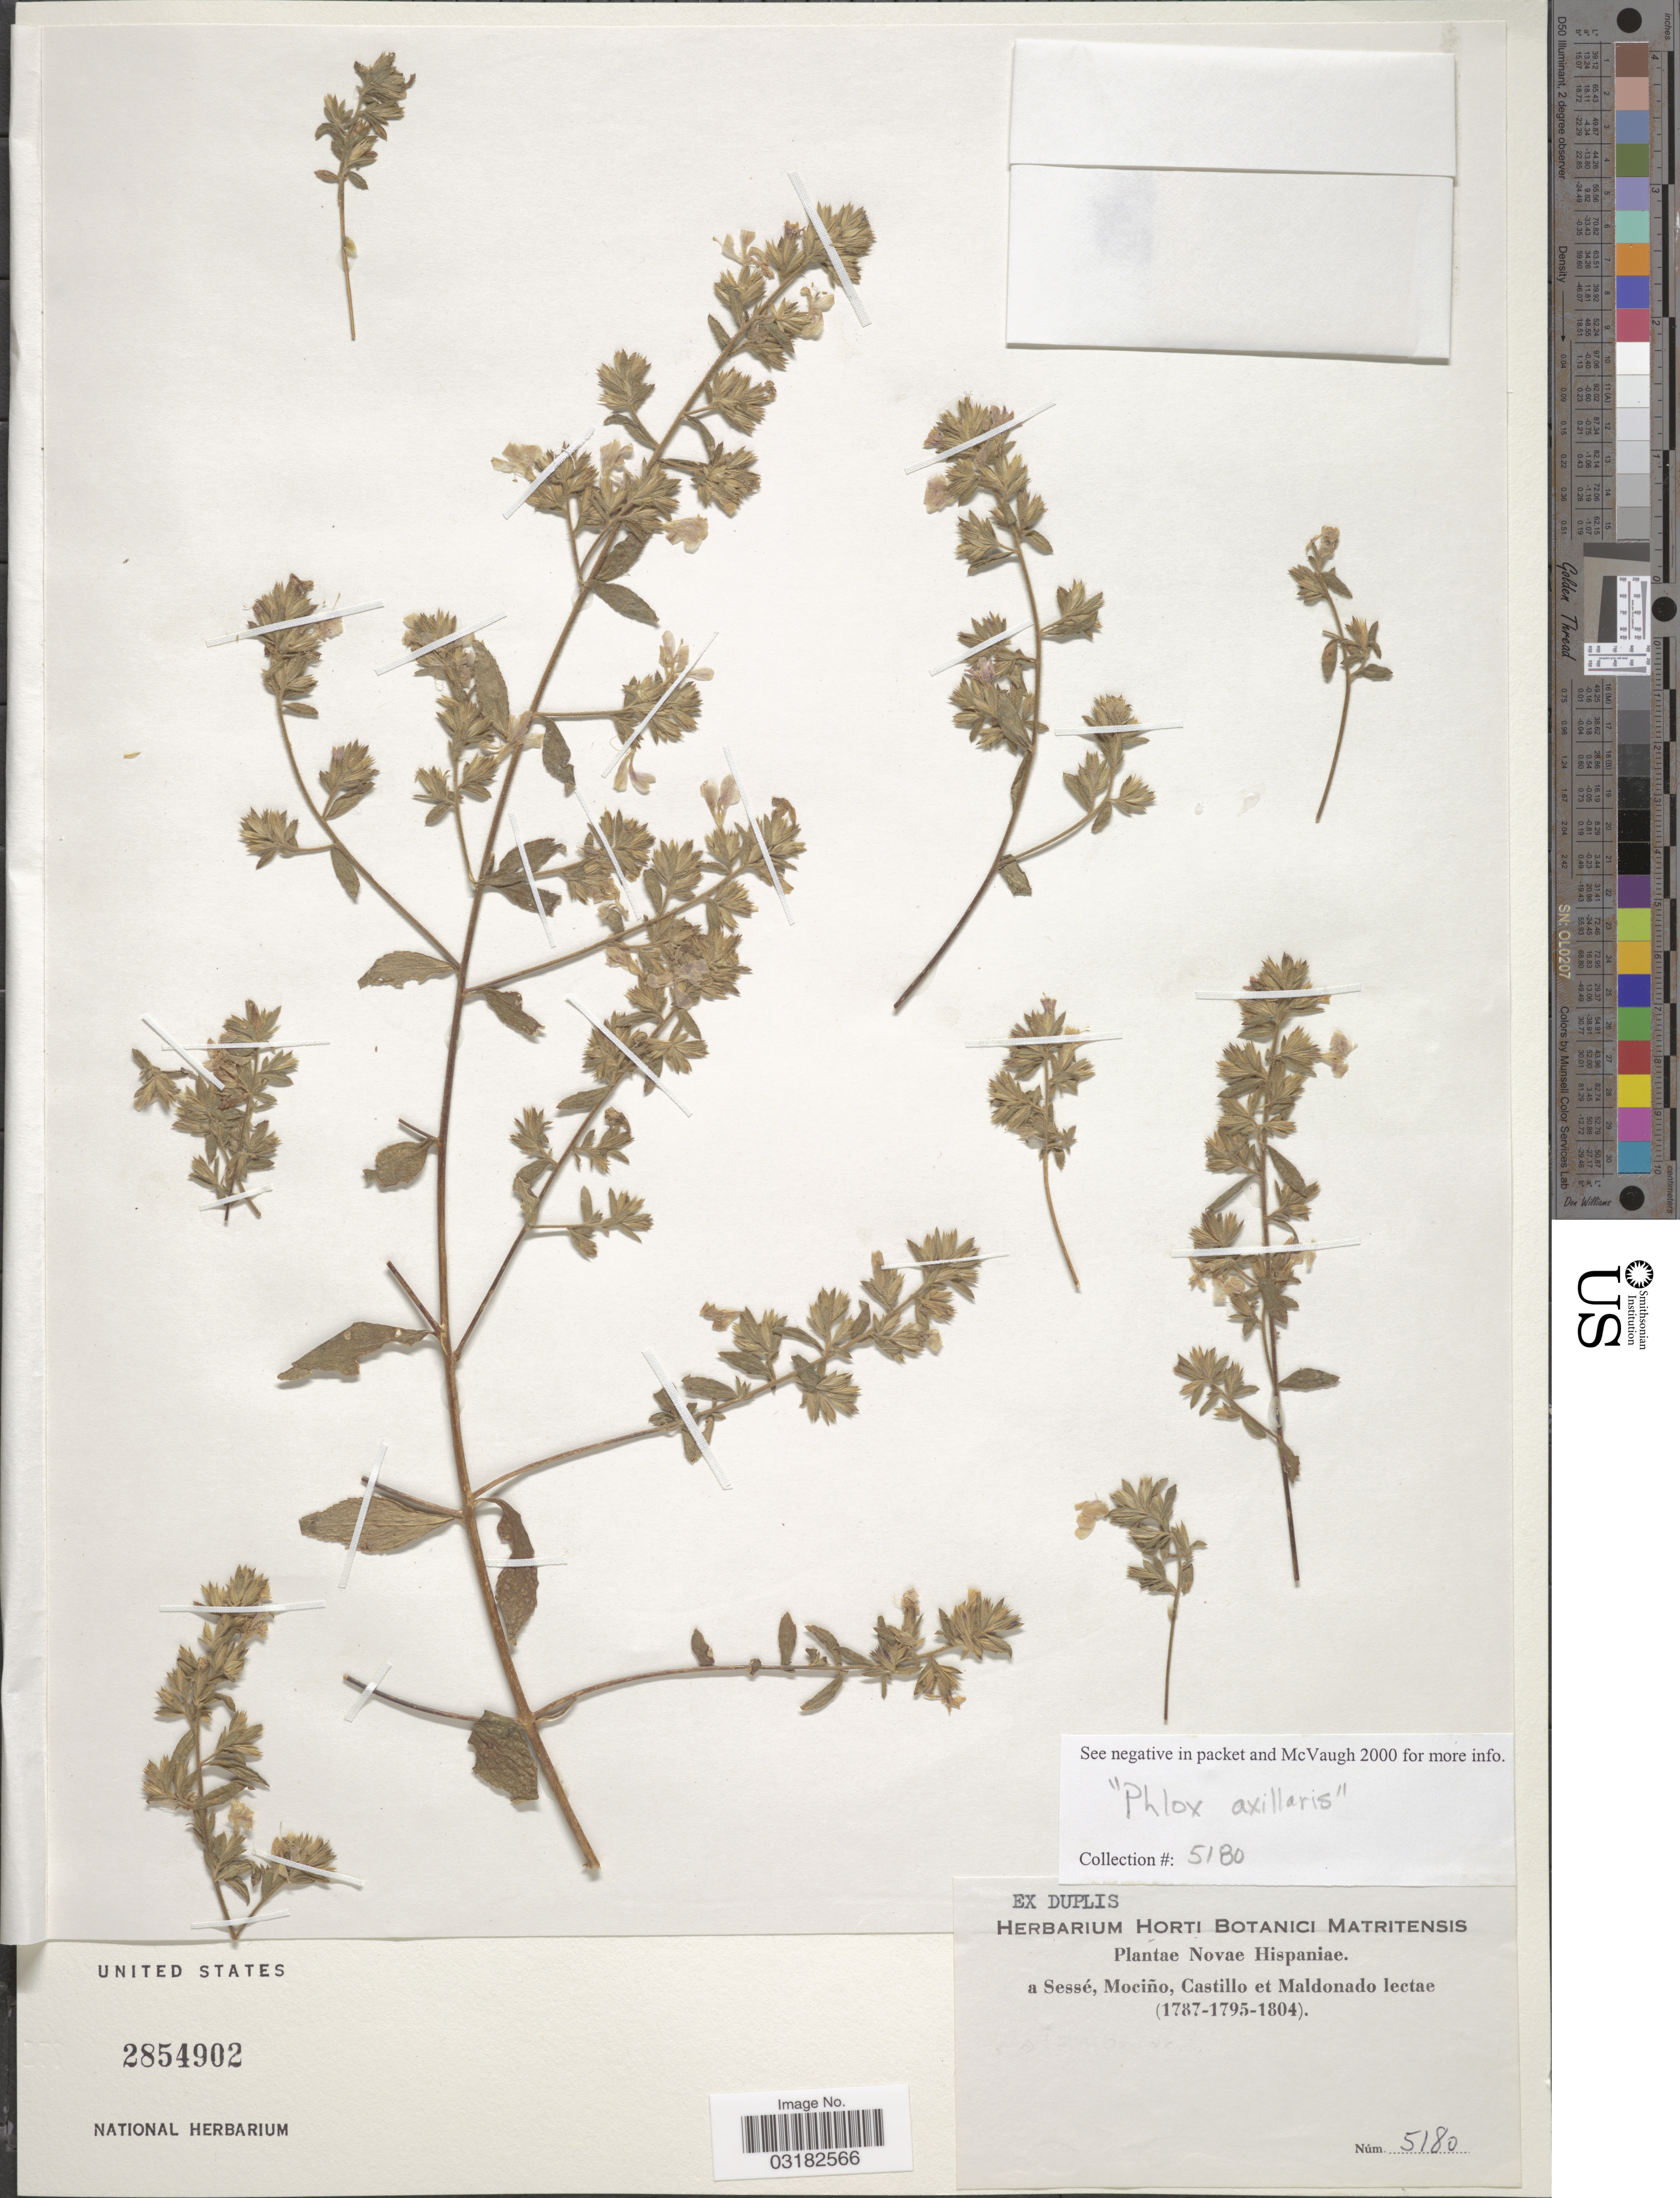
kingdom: Plantae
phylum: Tracheophyta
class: Magnoliopsida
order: Ericales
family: Polemoniaceae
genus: Loeselia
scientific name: Loeselia sp.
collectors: Sessé, --, Mociño, Castillo, -- & Maldonado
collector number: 5180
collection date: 1787/1804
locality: Novae Hispaniae.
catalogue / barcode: US 2854902